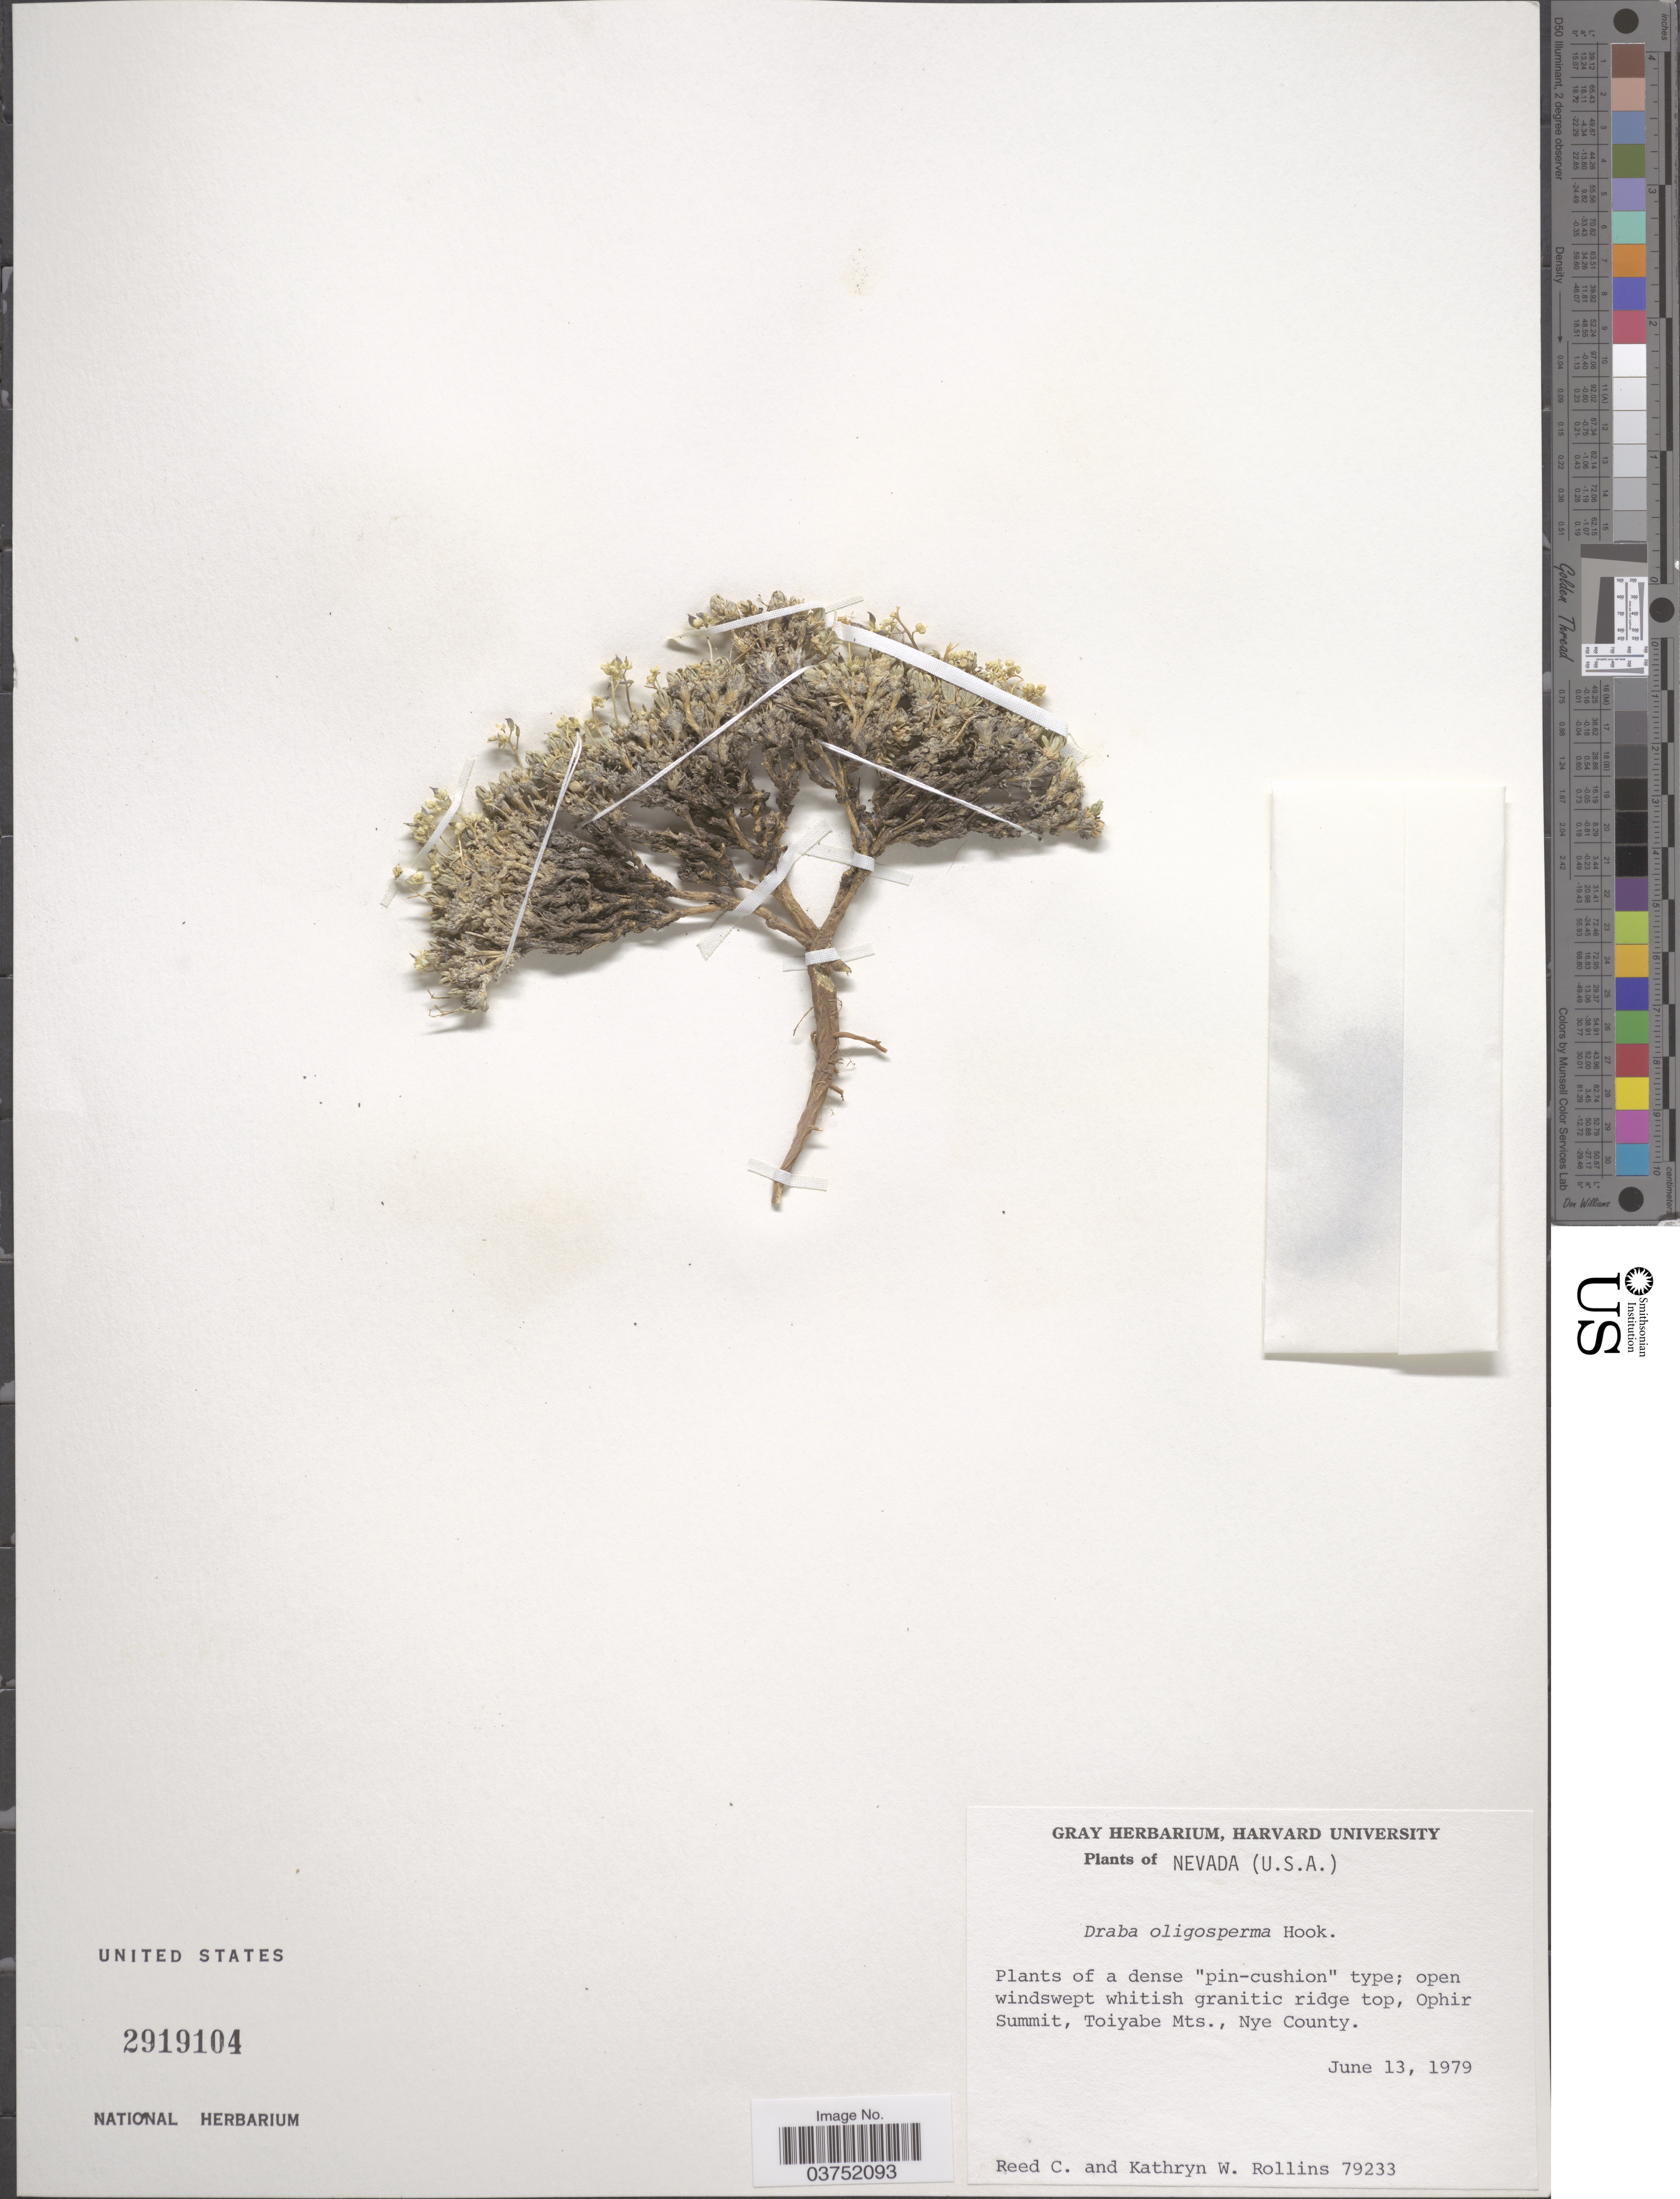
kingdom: Plantae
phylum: Tracheophyta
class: Magnoliopsida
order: Brassicales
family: Brassicaceae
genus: Draba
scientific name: Draba oligosperma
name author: Hook.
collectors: R. C. Rollins & K. W. Rollins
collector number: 79233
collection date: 1979-06-13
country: United States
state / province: Nevada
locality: Ophir Summit, Toiyabe Mts., Nye County.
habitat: open windswept whitish granitic ridge top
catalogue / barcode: US 2919104